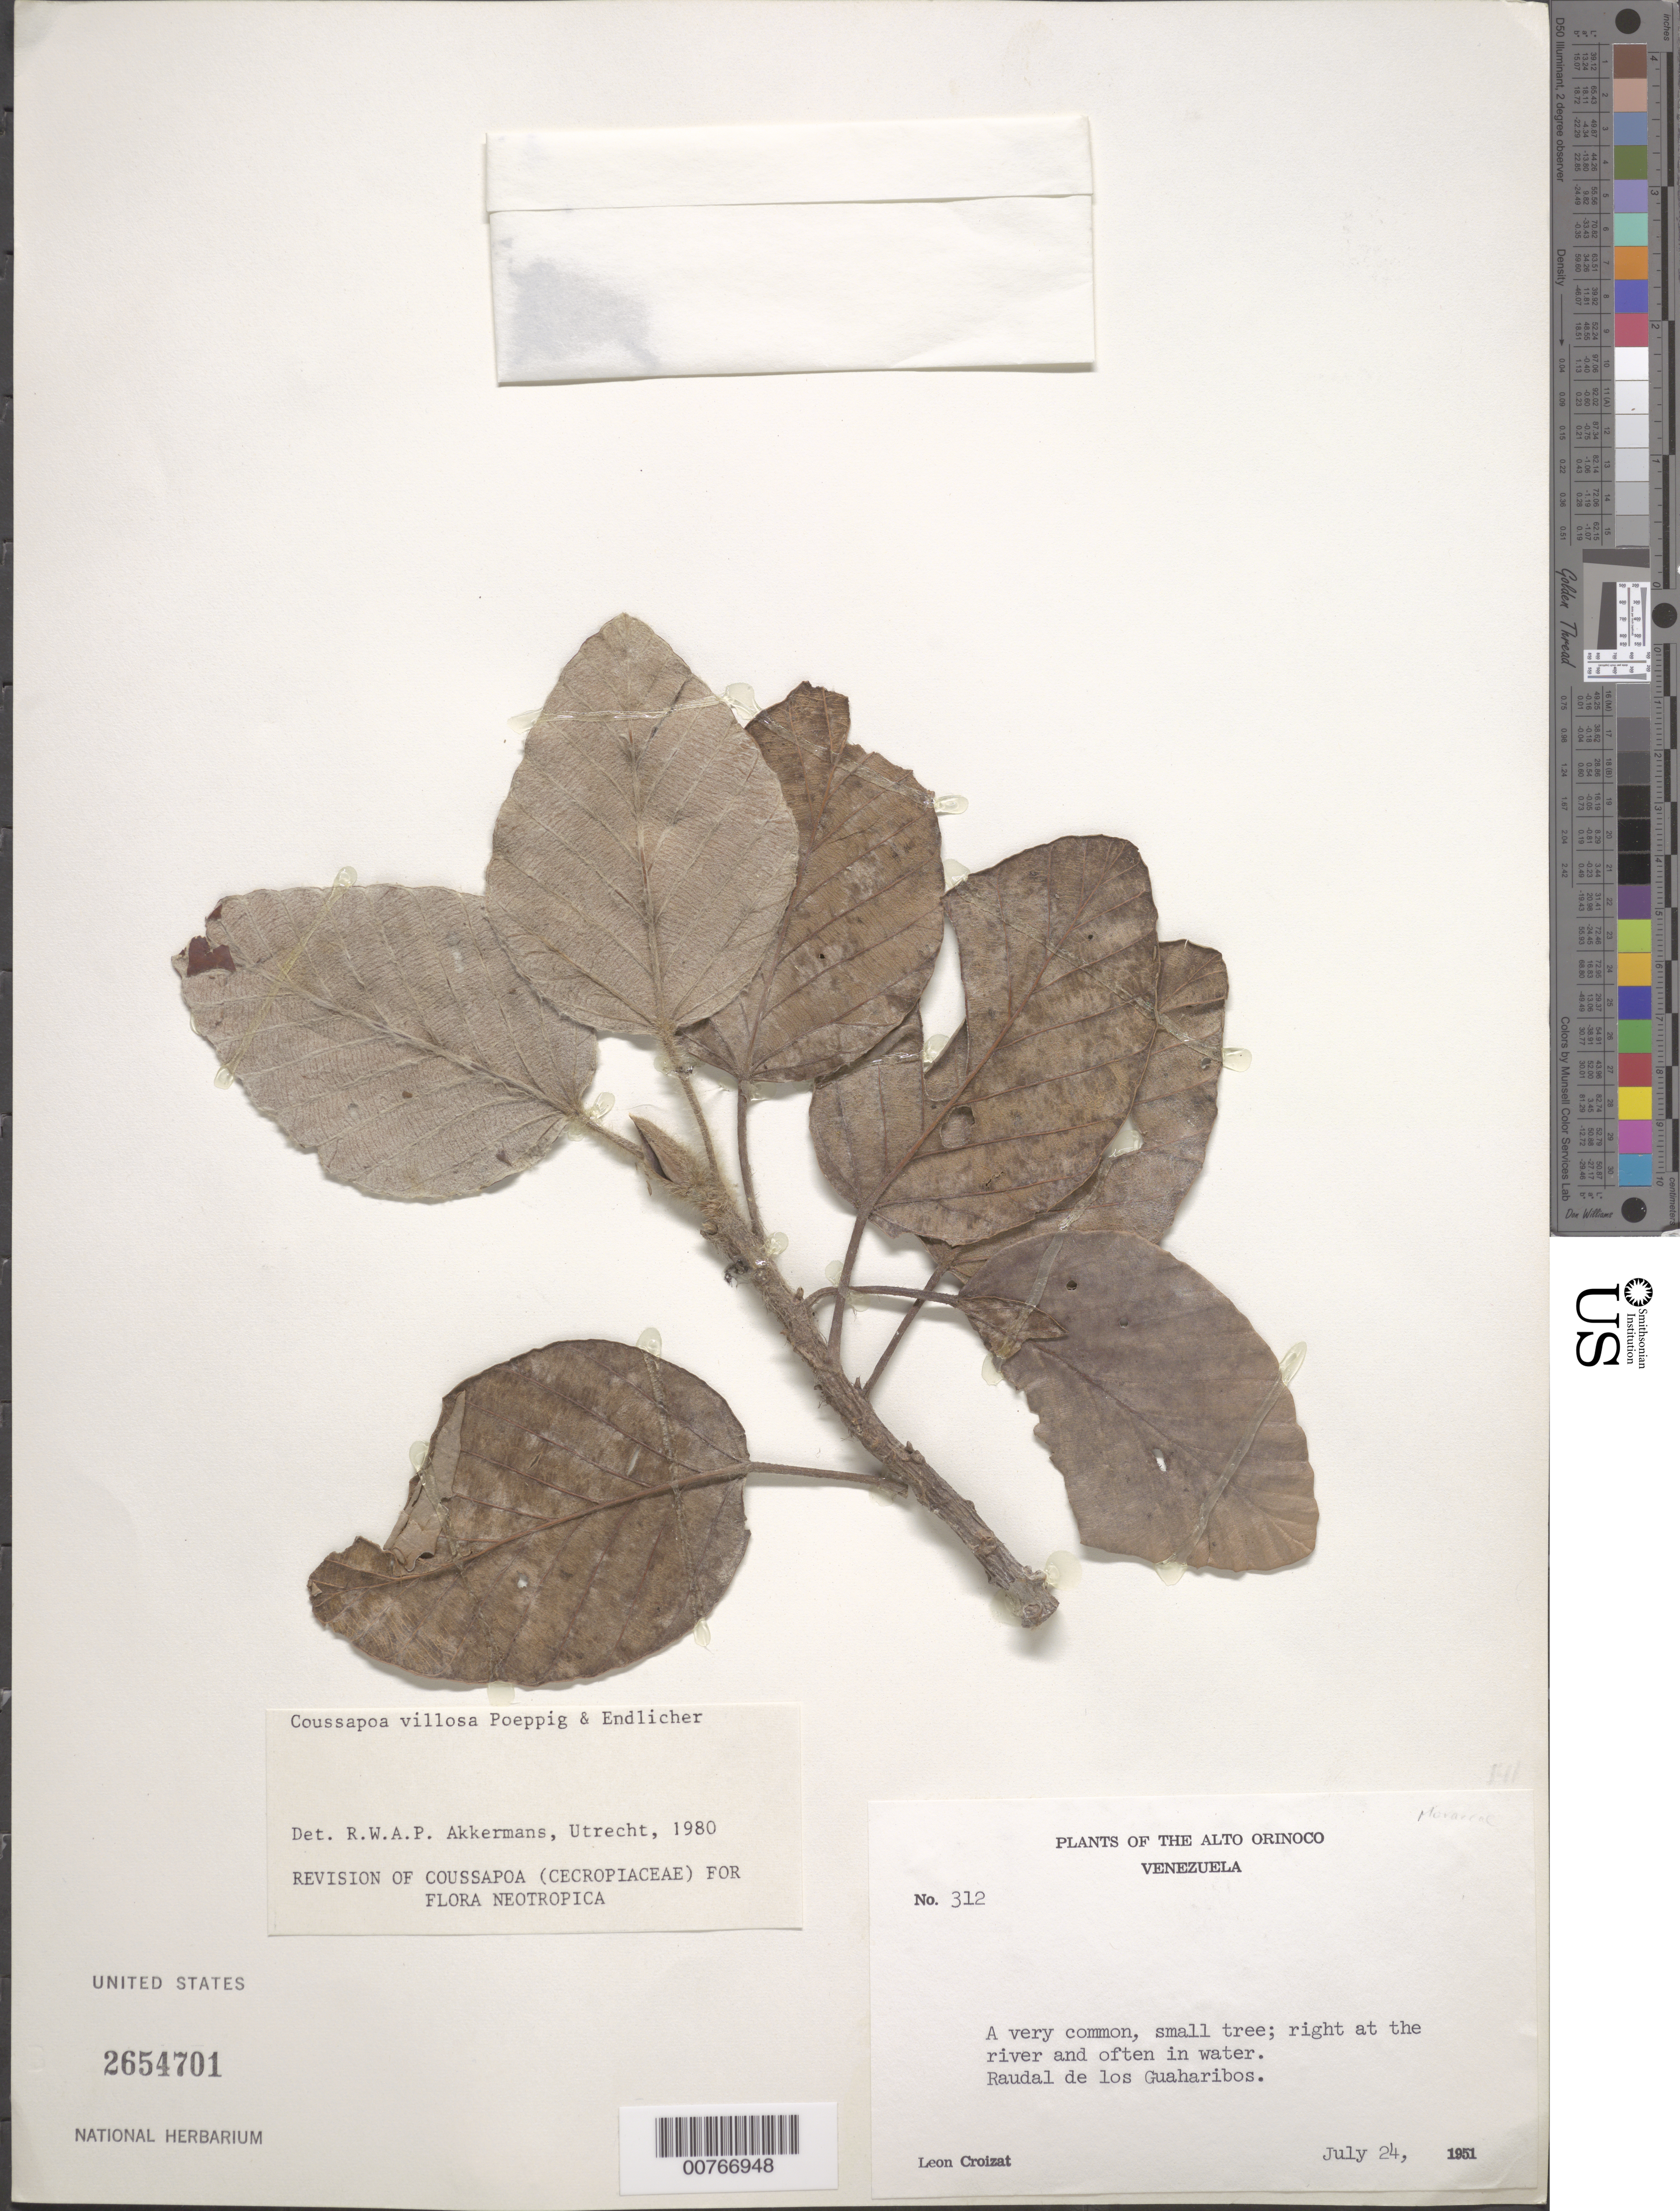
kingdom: Plantae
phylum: Tracheophyta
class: Magnoliopsida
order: Rosales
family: Urticaceae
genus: Coussapoa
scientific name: Coussapoa villosa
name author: Poepp. & Endl.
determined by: Akkermans, R. W. A. P.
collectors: L. C. M. Croizat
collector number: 312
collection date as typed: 24-Jul-51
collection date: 1951-07-24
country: Venezuela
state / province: Amazonas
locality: Alto Orinoco, Raudal de los Guaharibos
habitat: Right at the river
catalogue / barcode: US 2654701